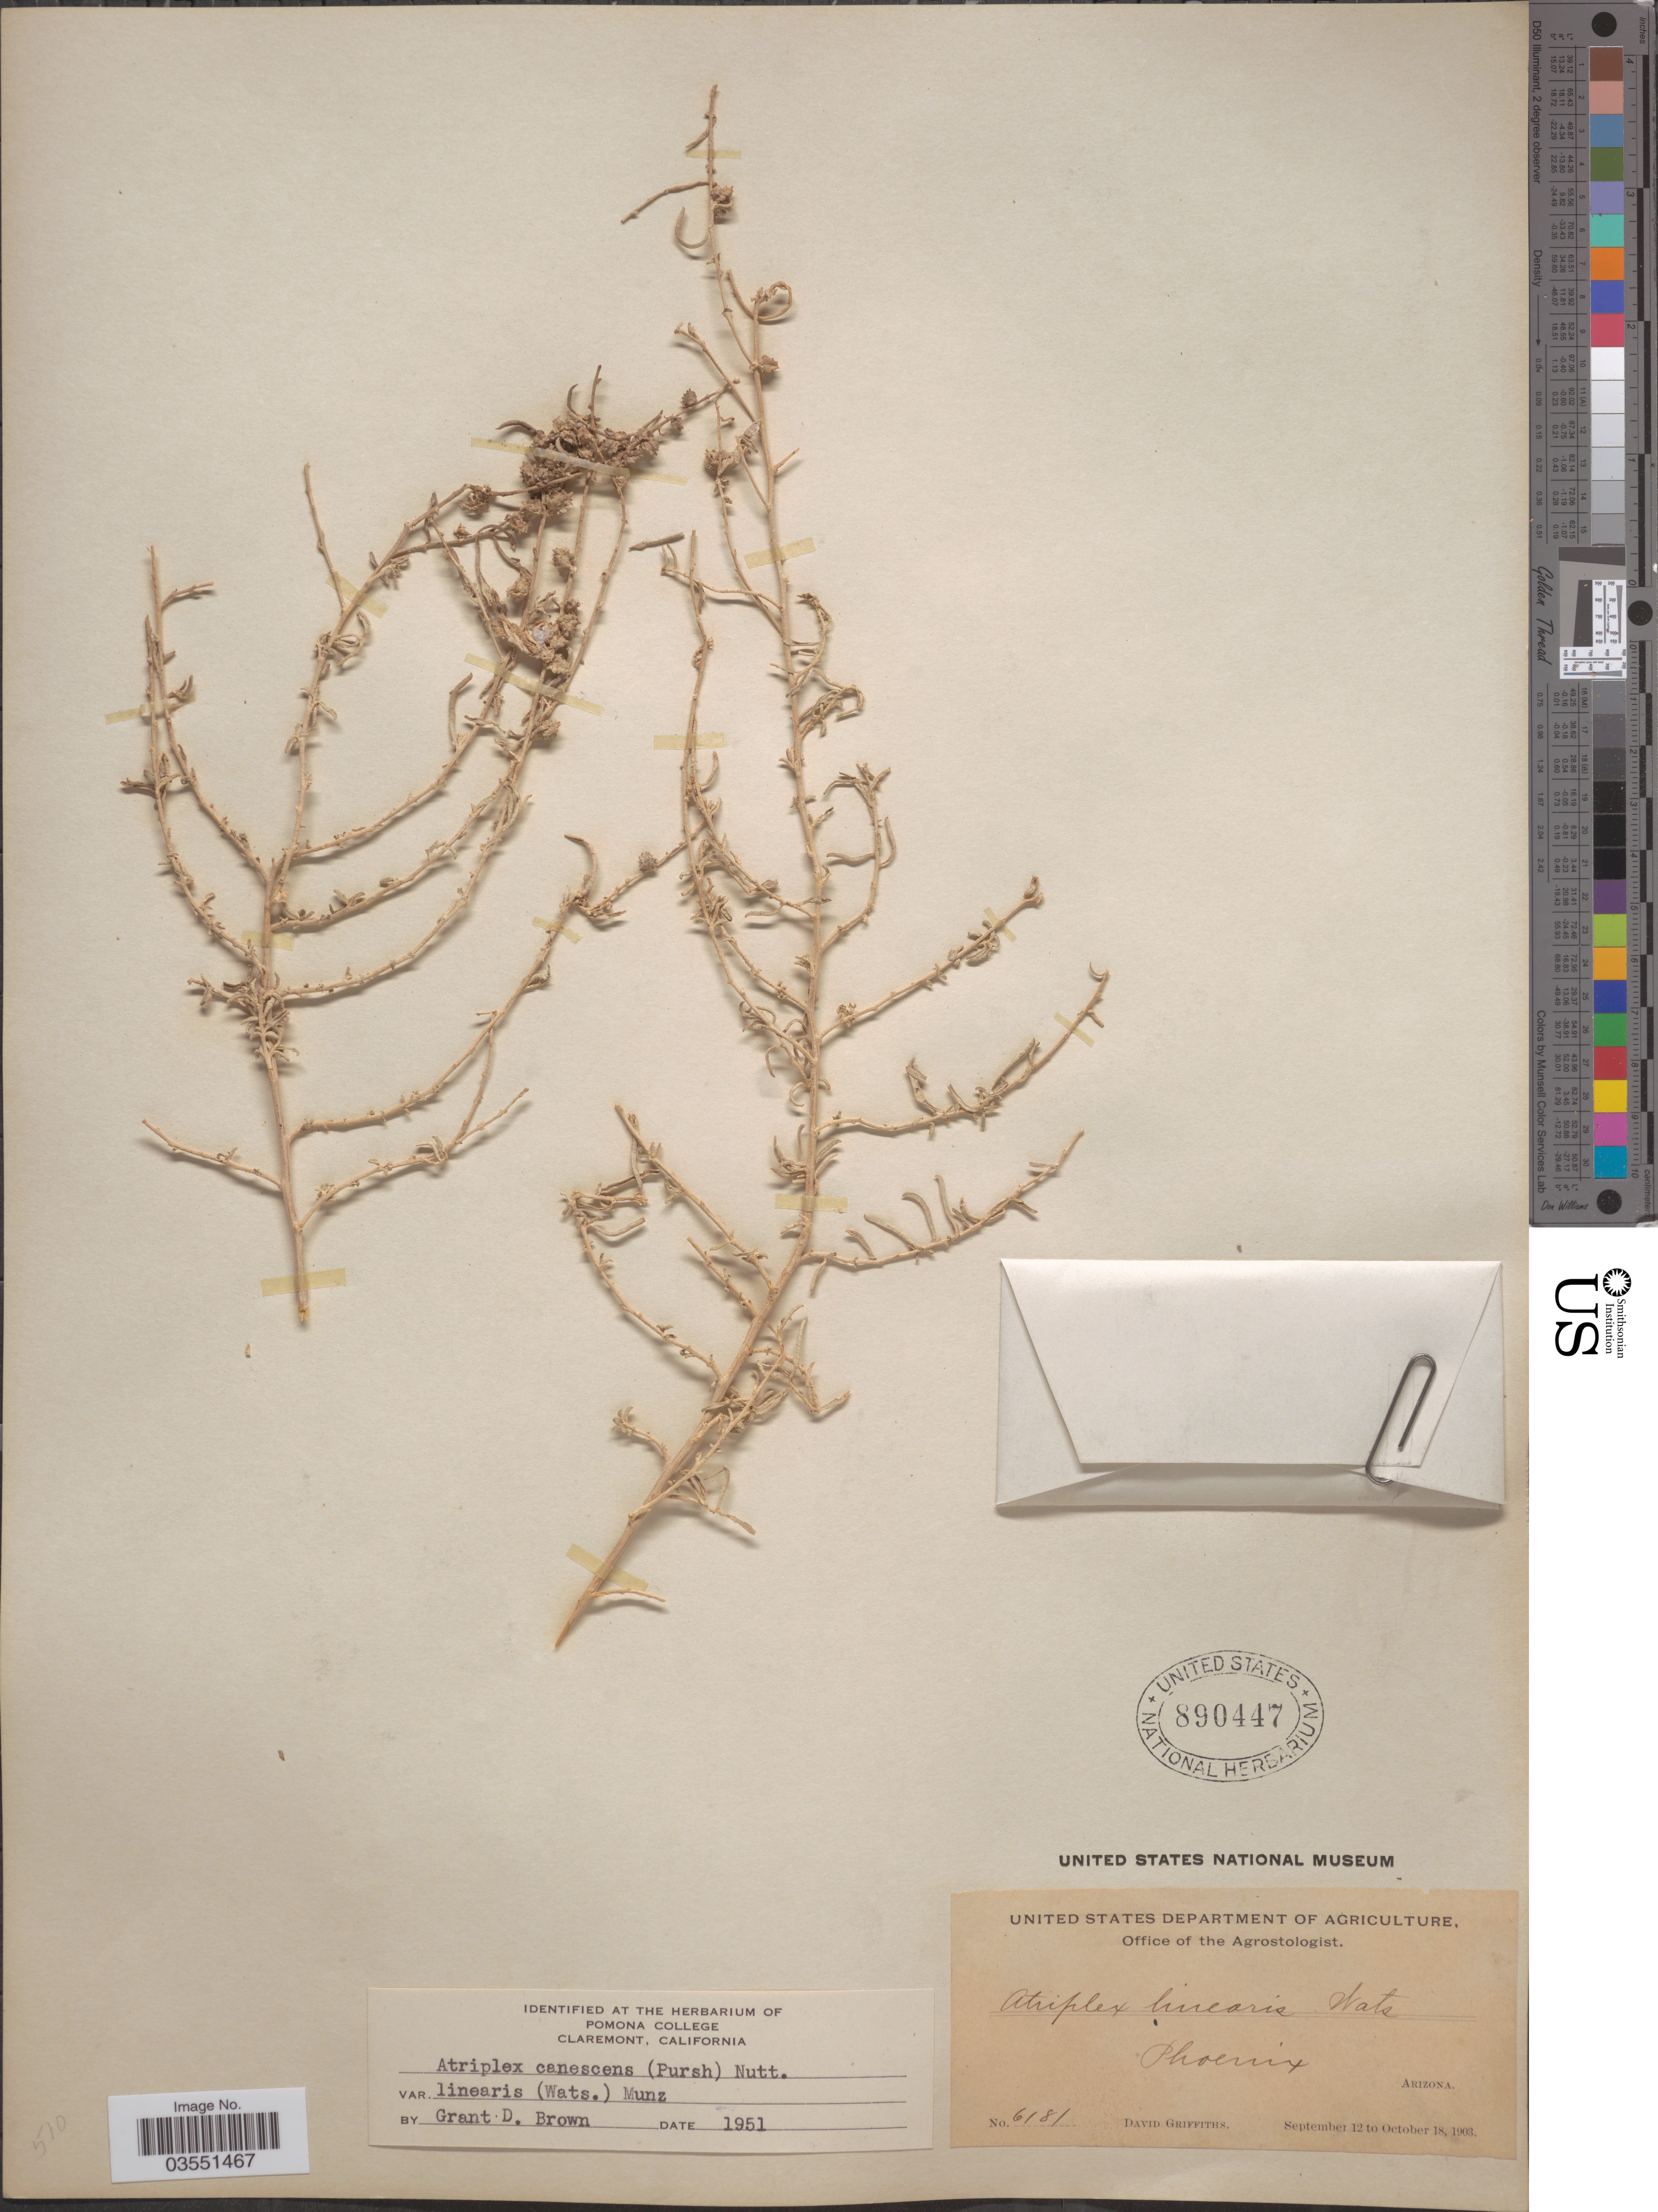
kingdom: Plantae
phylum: Tracheophyta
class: Magnoliopsida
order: Caryophyllales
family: Amaranthaceae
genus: Atriplex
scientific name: Atriplex canescens var. linearis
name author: (Pursh) Nutt.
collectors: D. Griffiths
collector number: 6181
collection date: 1903-09-12/1903-10-18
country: United States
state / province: Arizona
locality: Phoenix.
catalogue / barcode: US 890447